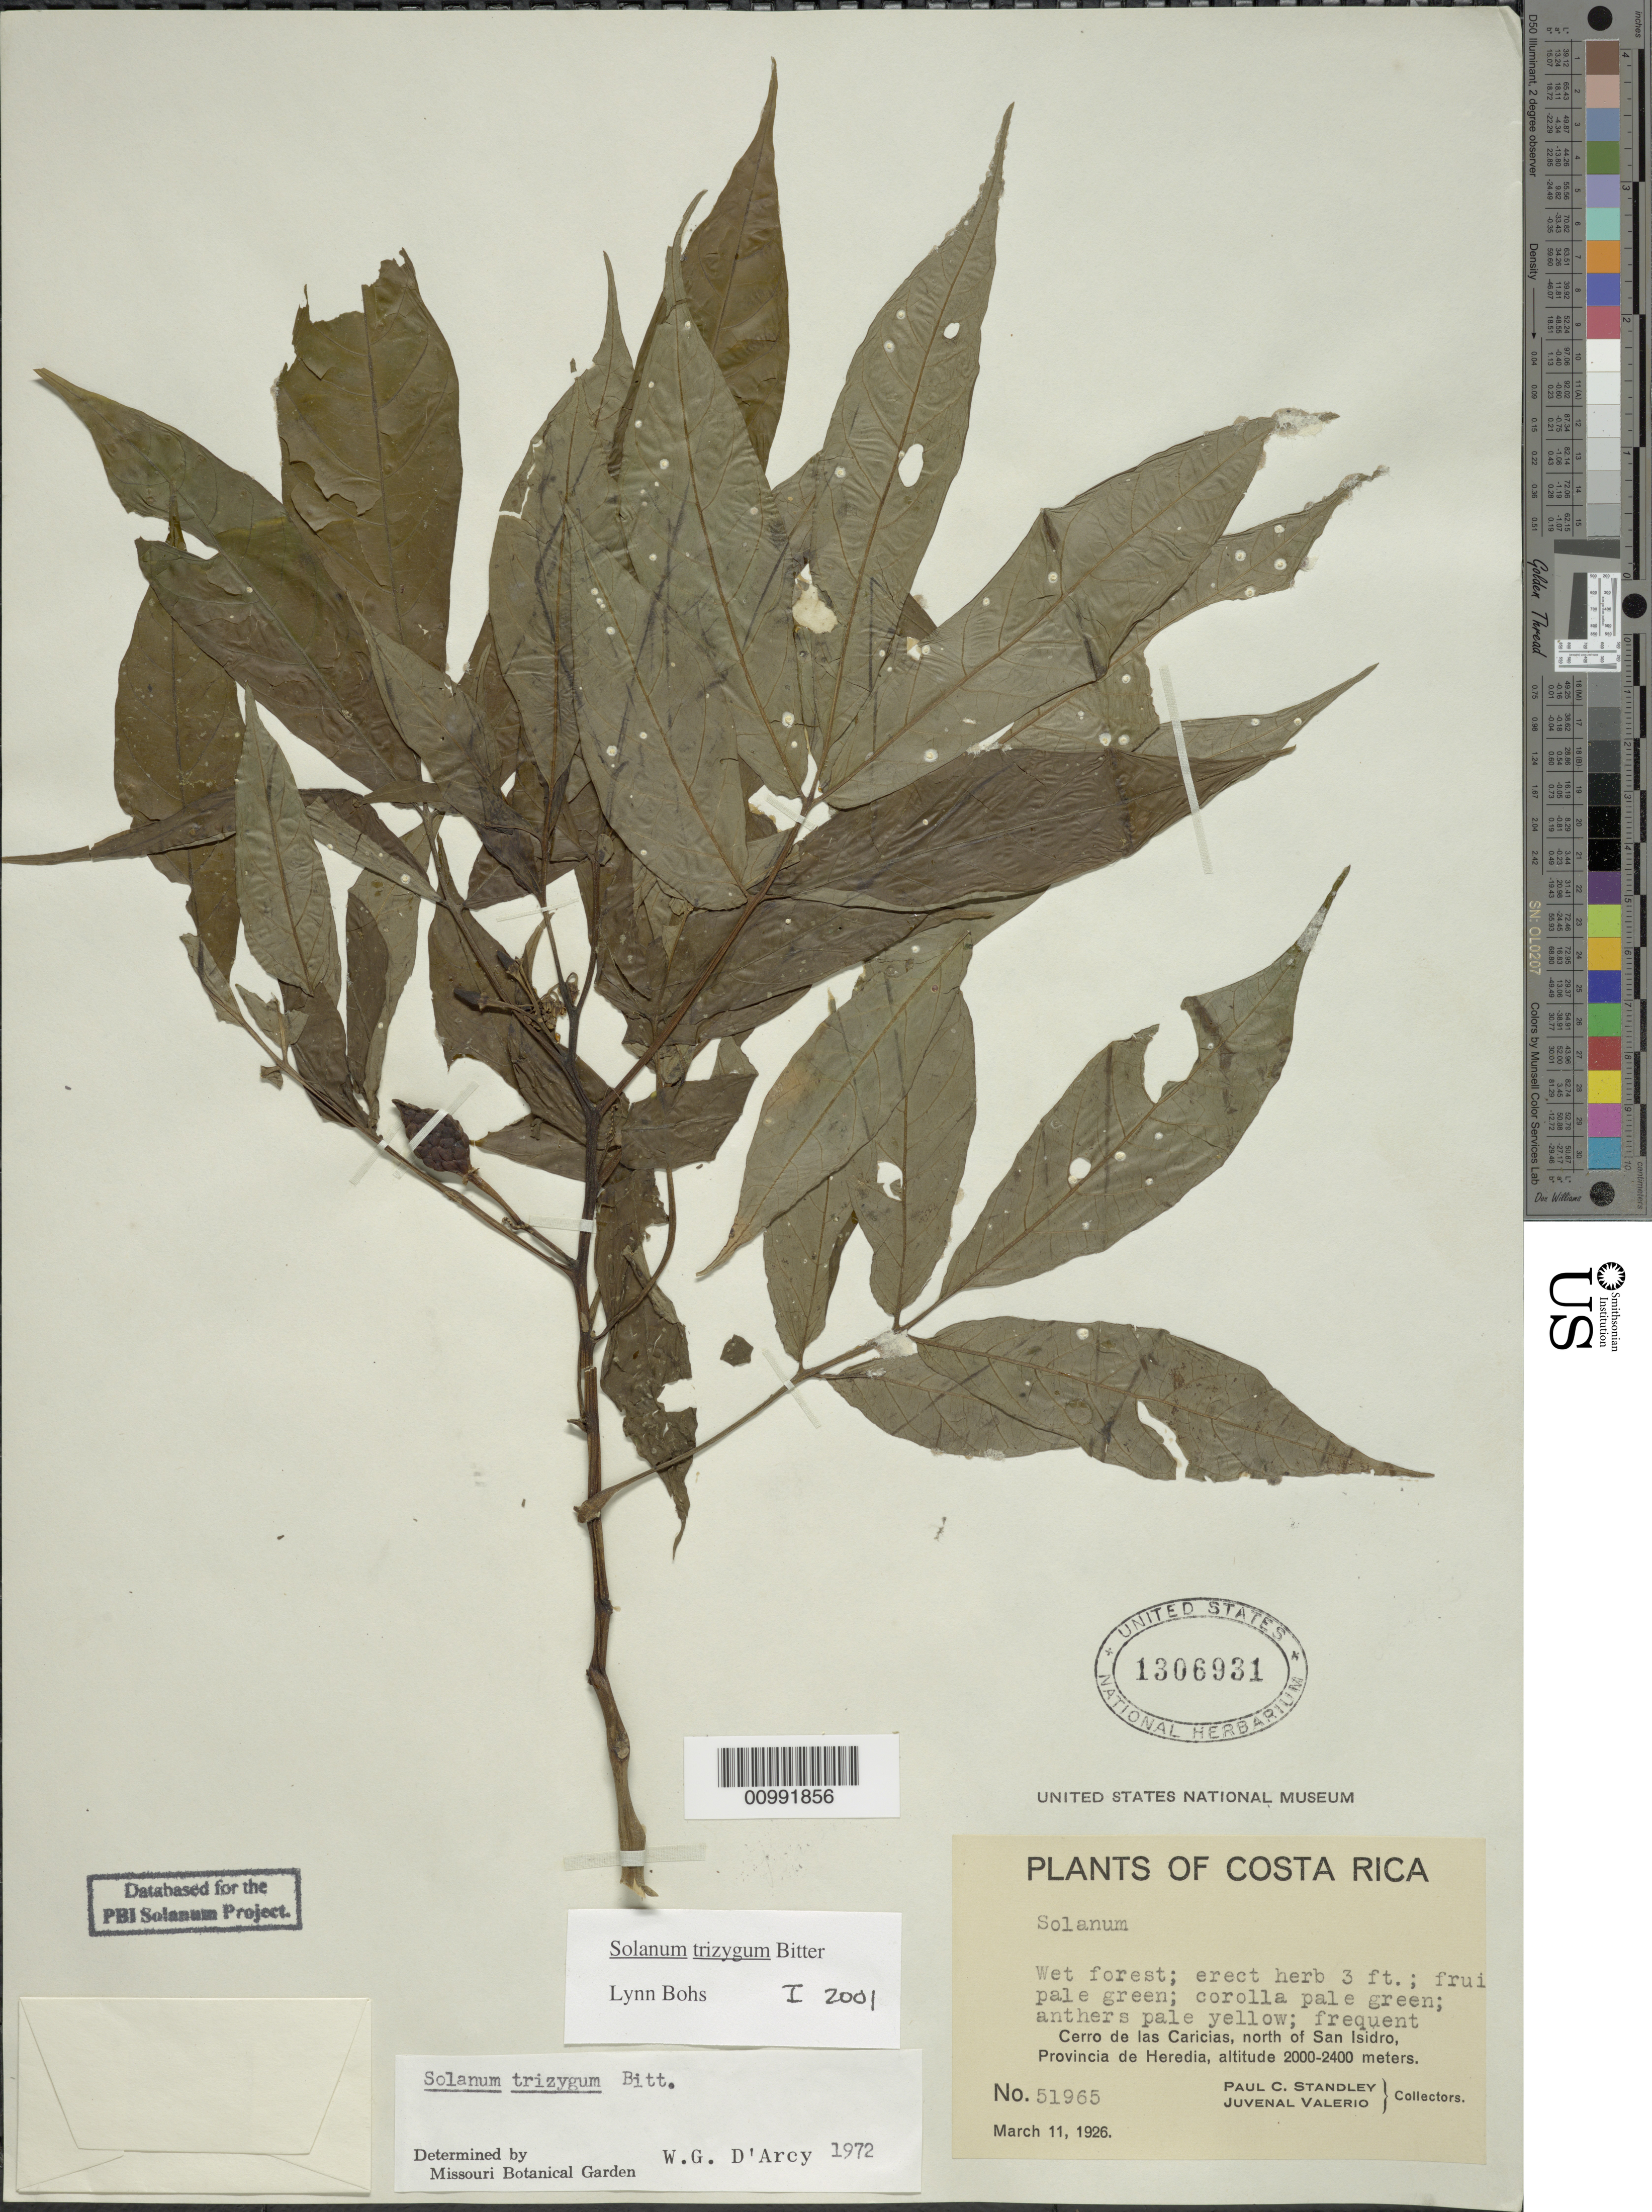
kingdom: Plantae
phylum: Tracheophyta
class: Magnoliopsida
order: Solanales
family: Solanaceae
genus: Solanum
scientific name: Solanum trizygum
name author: Bitter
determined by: Bohs, L. A.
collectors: P. C. Standley & J. Valerio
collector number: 51965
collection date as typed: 11 Mar 1926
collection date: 1926-03-11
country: Costa Rica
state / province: Heredia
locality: Cerro de las Caricias, north of San Isidro.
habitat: Wet forest. Frequent.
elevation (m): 2000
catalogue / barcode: US 1306931